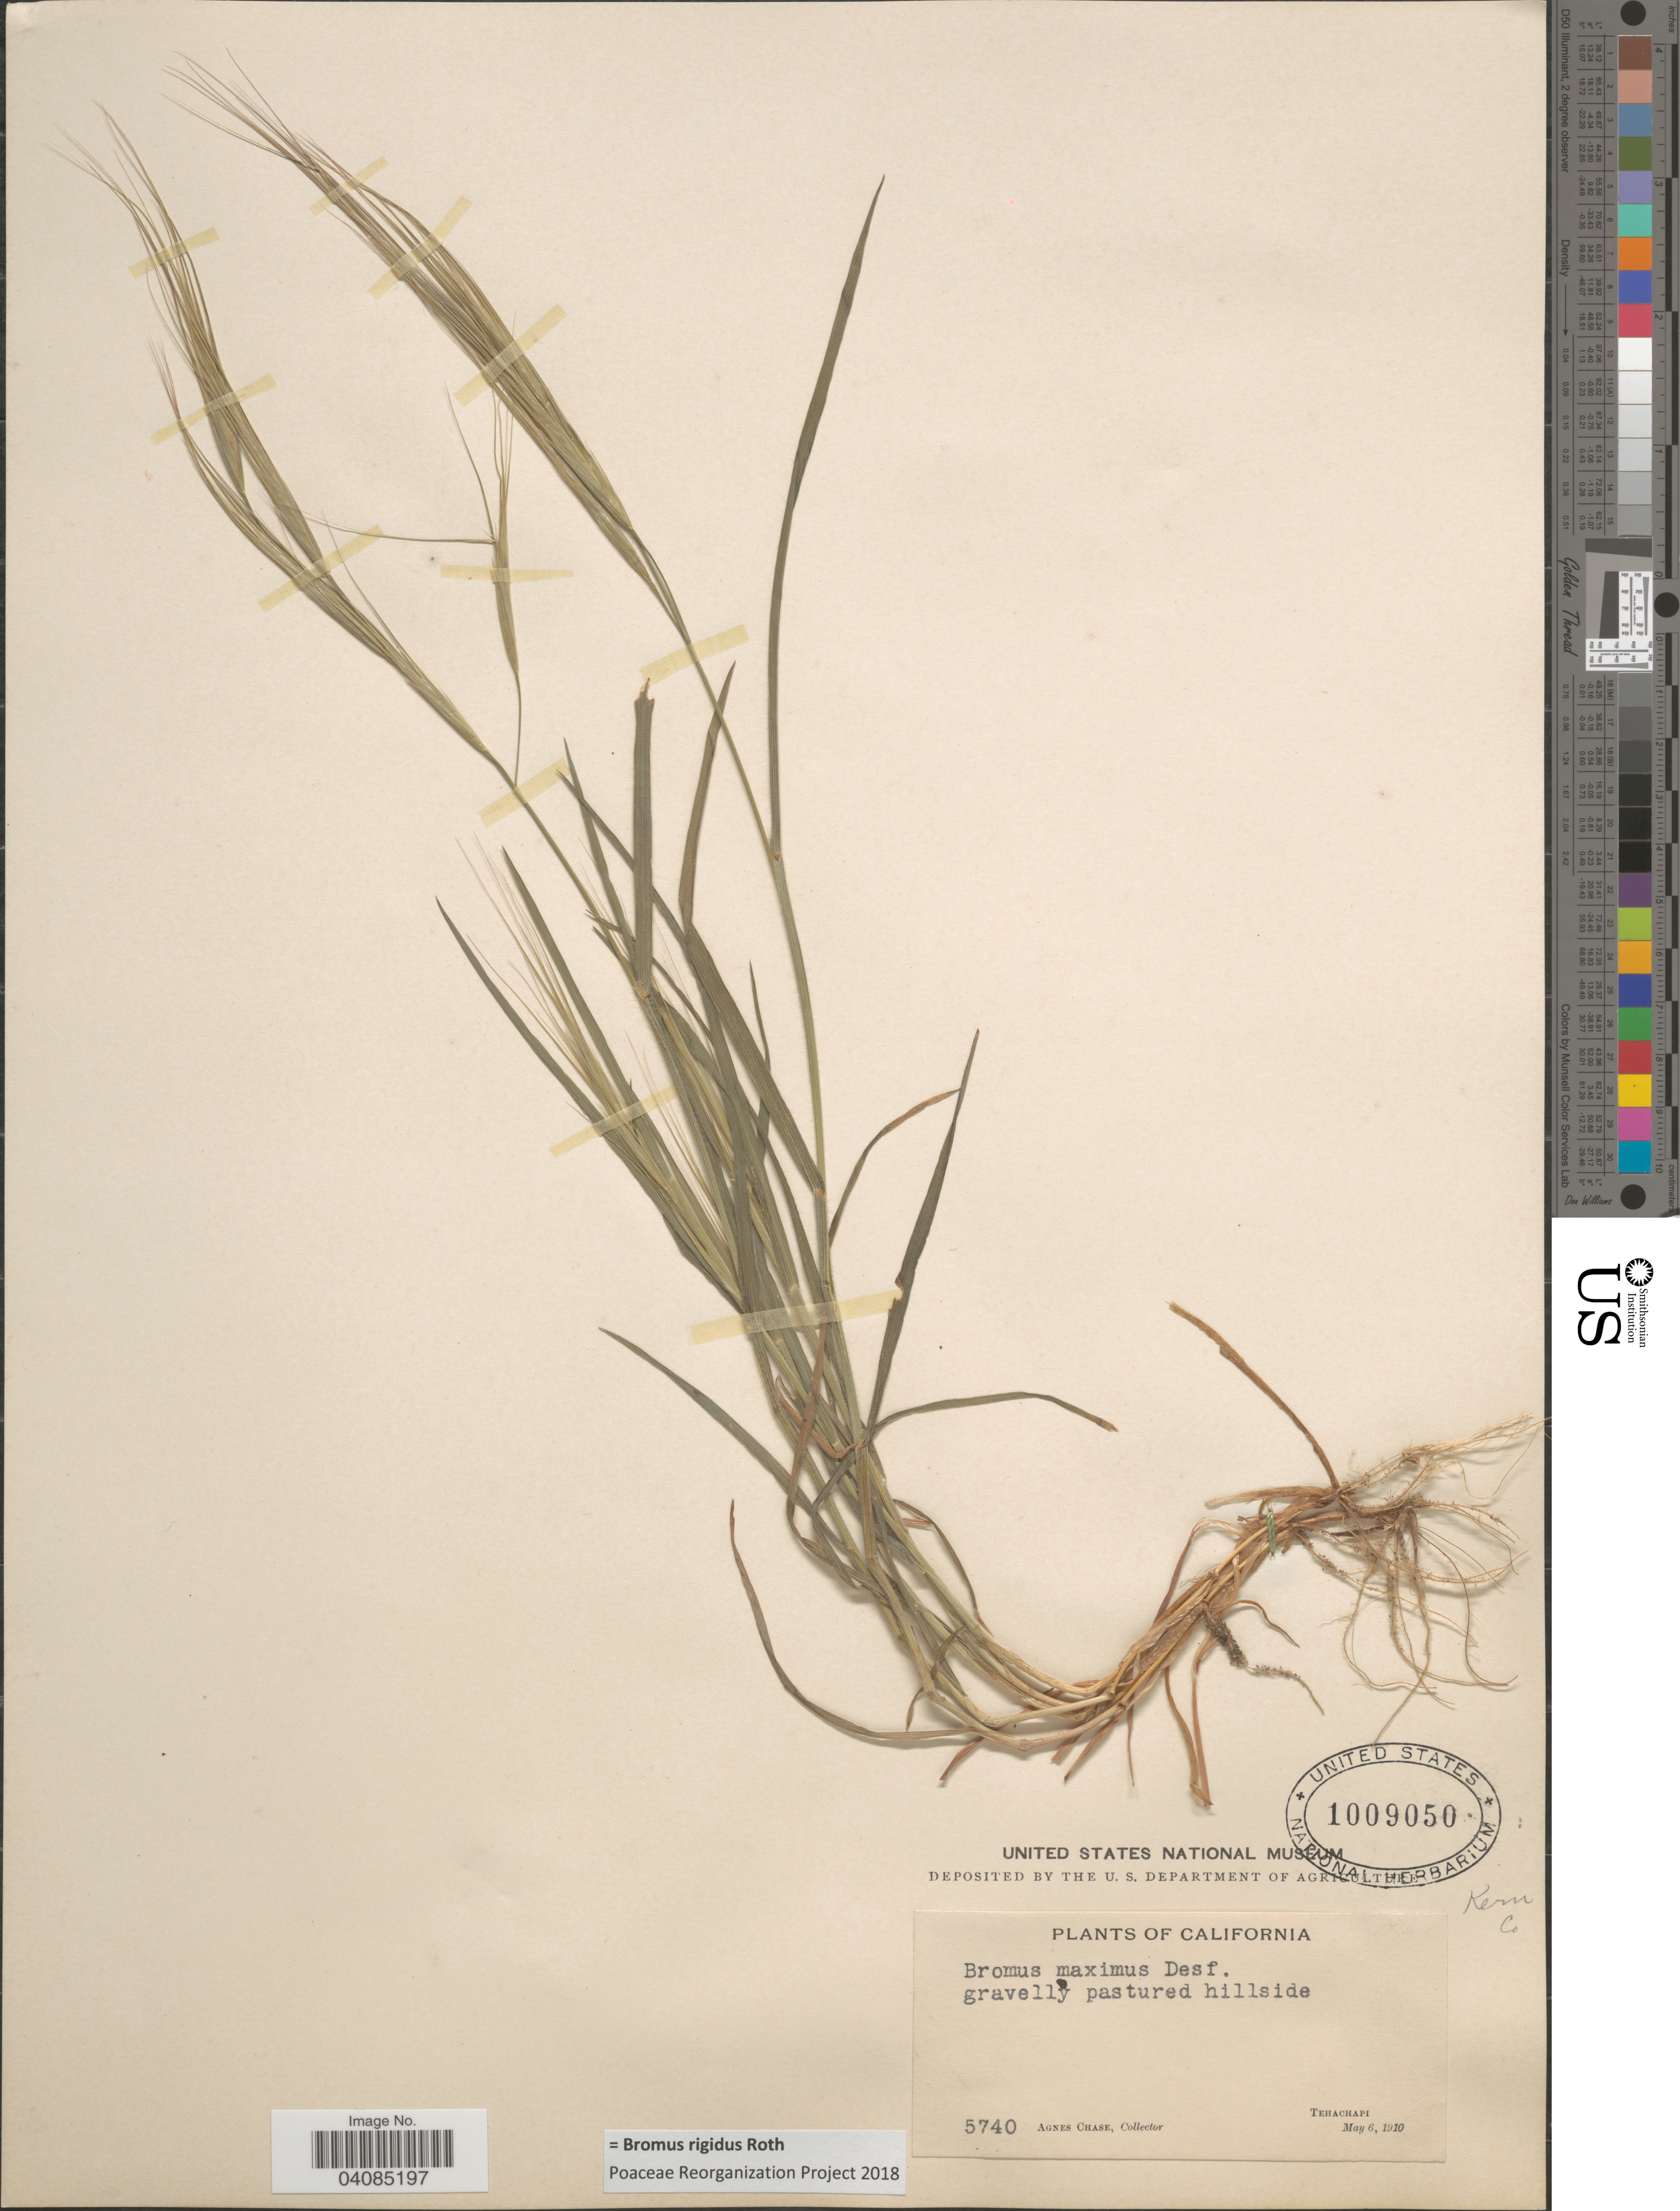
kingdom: Plantae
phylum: Tracheophyta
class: Liliopsida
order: Poales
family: Poaceae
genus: Bromus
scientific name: Bromus rigidus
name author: Roth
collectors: A. Chase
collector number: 5740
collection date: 1910-05-06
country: United States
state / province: California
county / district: Kern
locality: Gravelly pastured hillside. Tehachapi. Kern Co.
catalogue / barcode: US 1009050